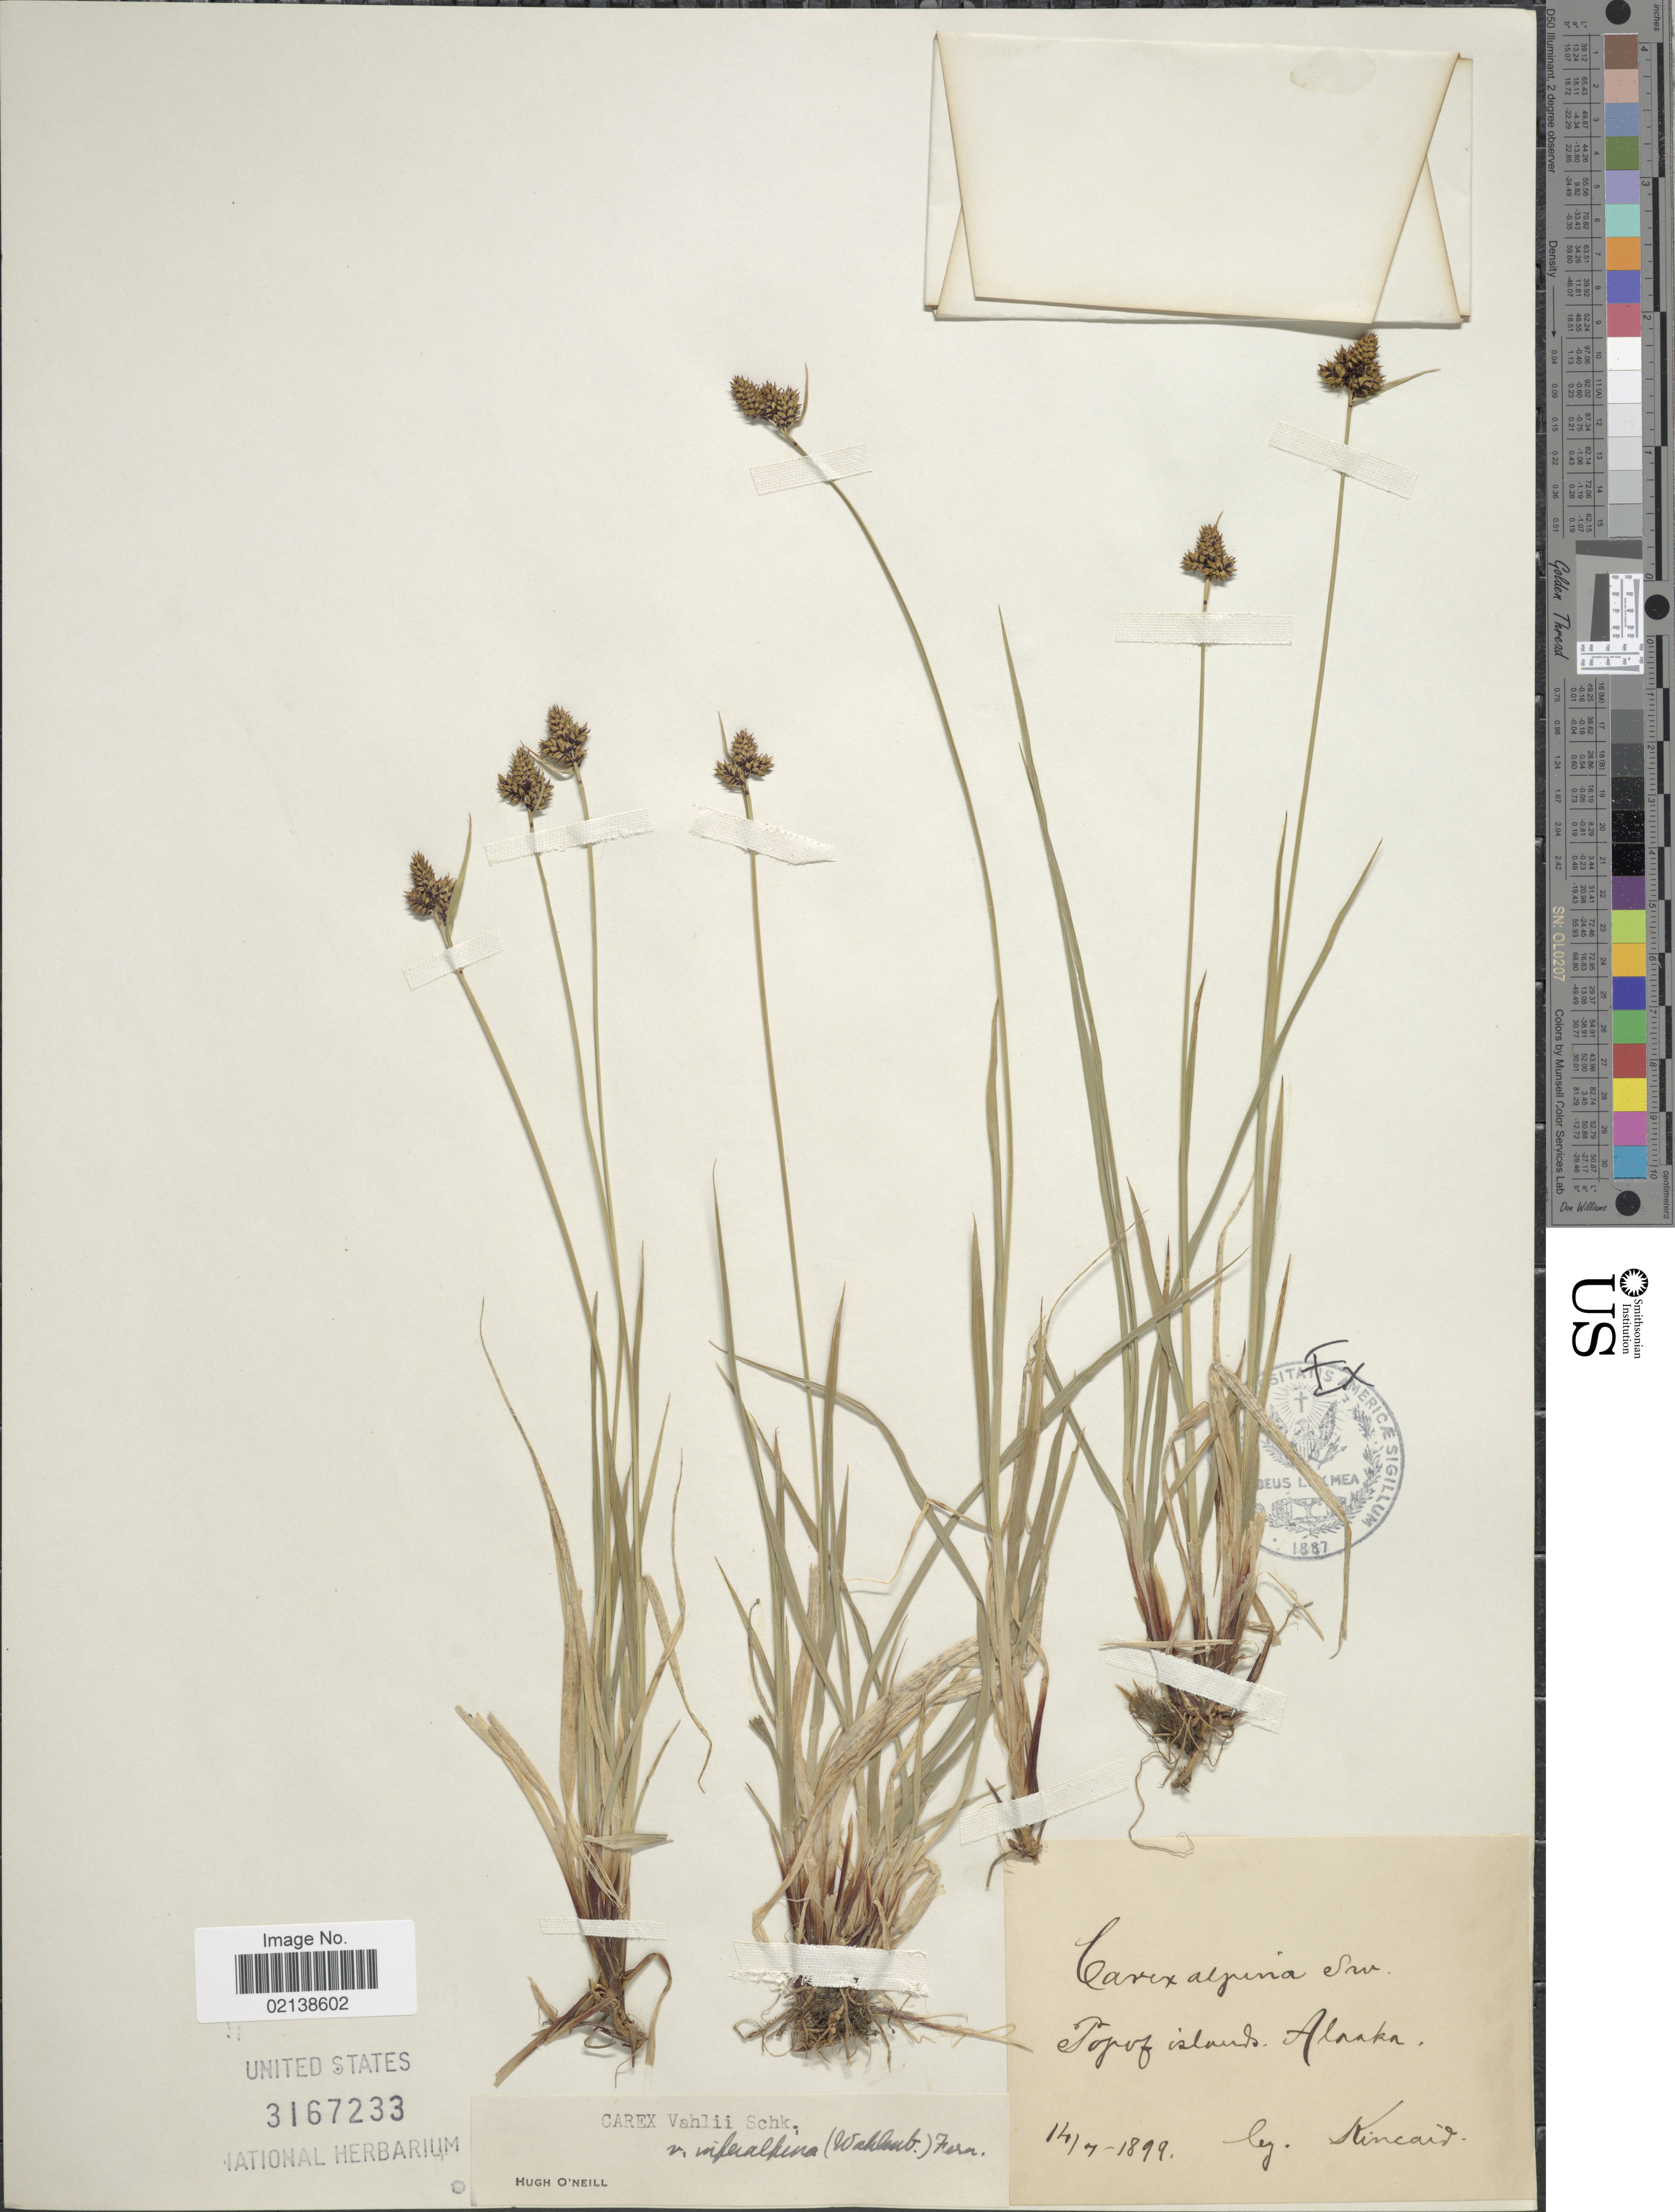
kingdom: Plantae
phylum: Tracheophyta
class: Liliopsida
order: Poales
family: Cyperaceae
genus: Carex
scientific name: Carex media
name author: R. Br.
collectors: Kincaid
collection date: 1899-07-14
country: United States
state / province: Alaska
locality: Popof Islands, Alaska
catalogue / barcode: US 3167233